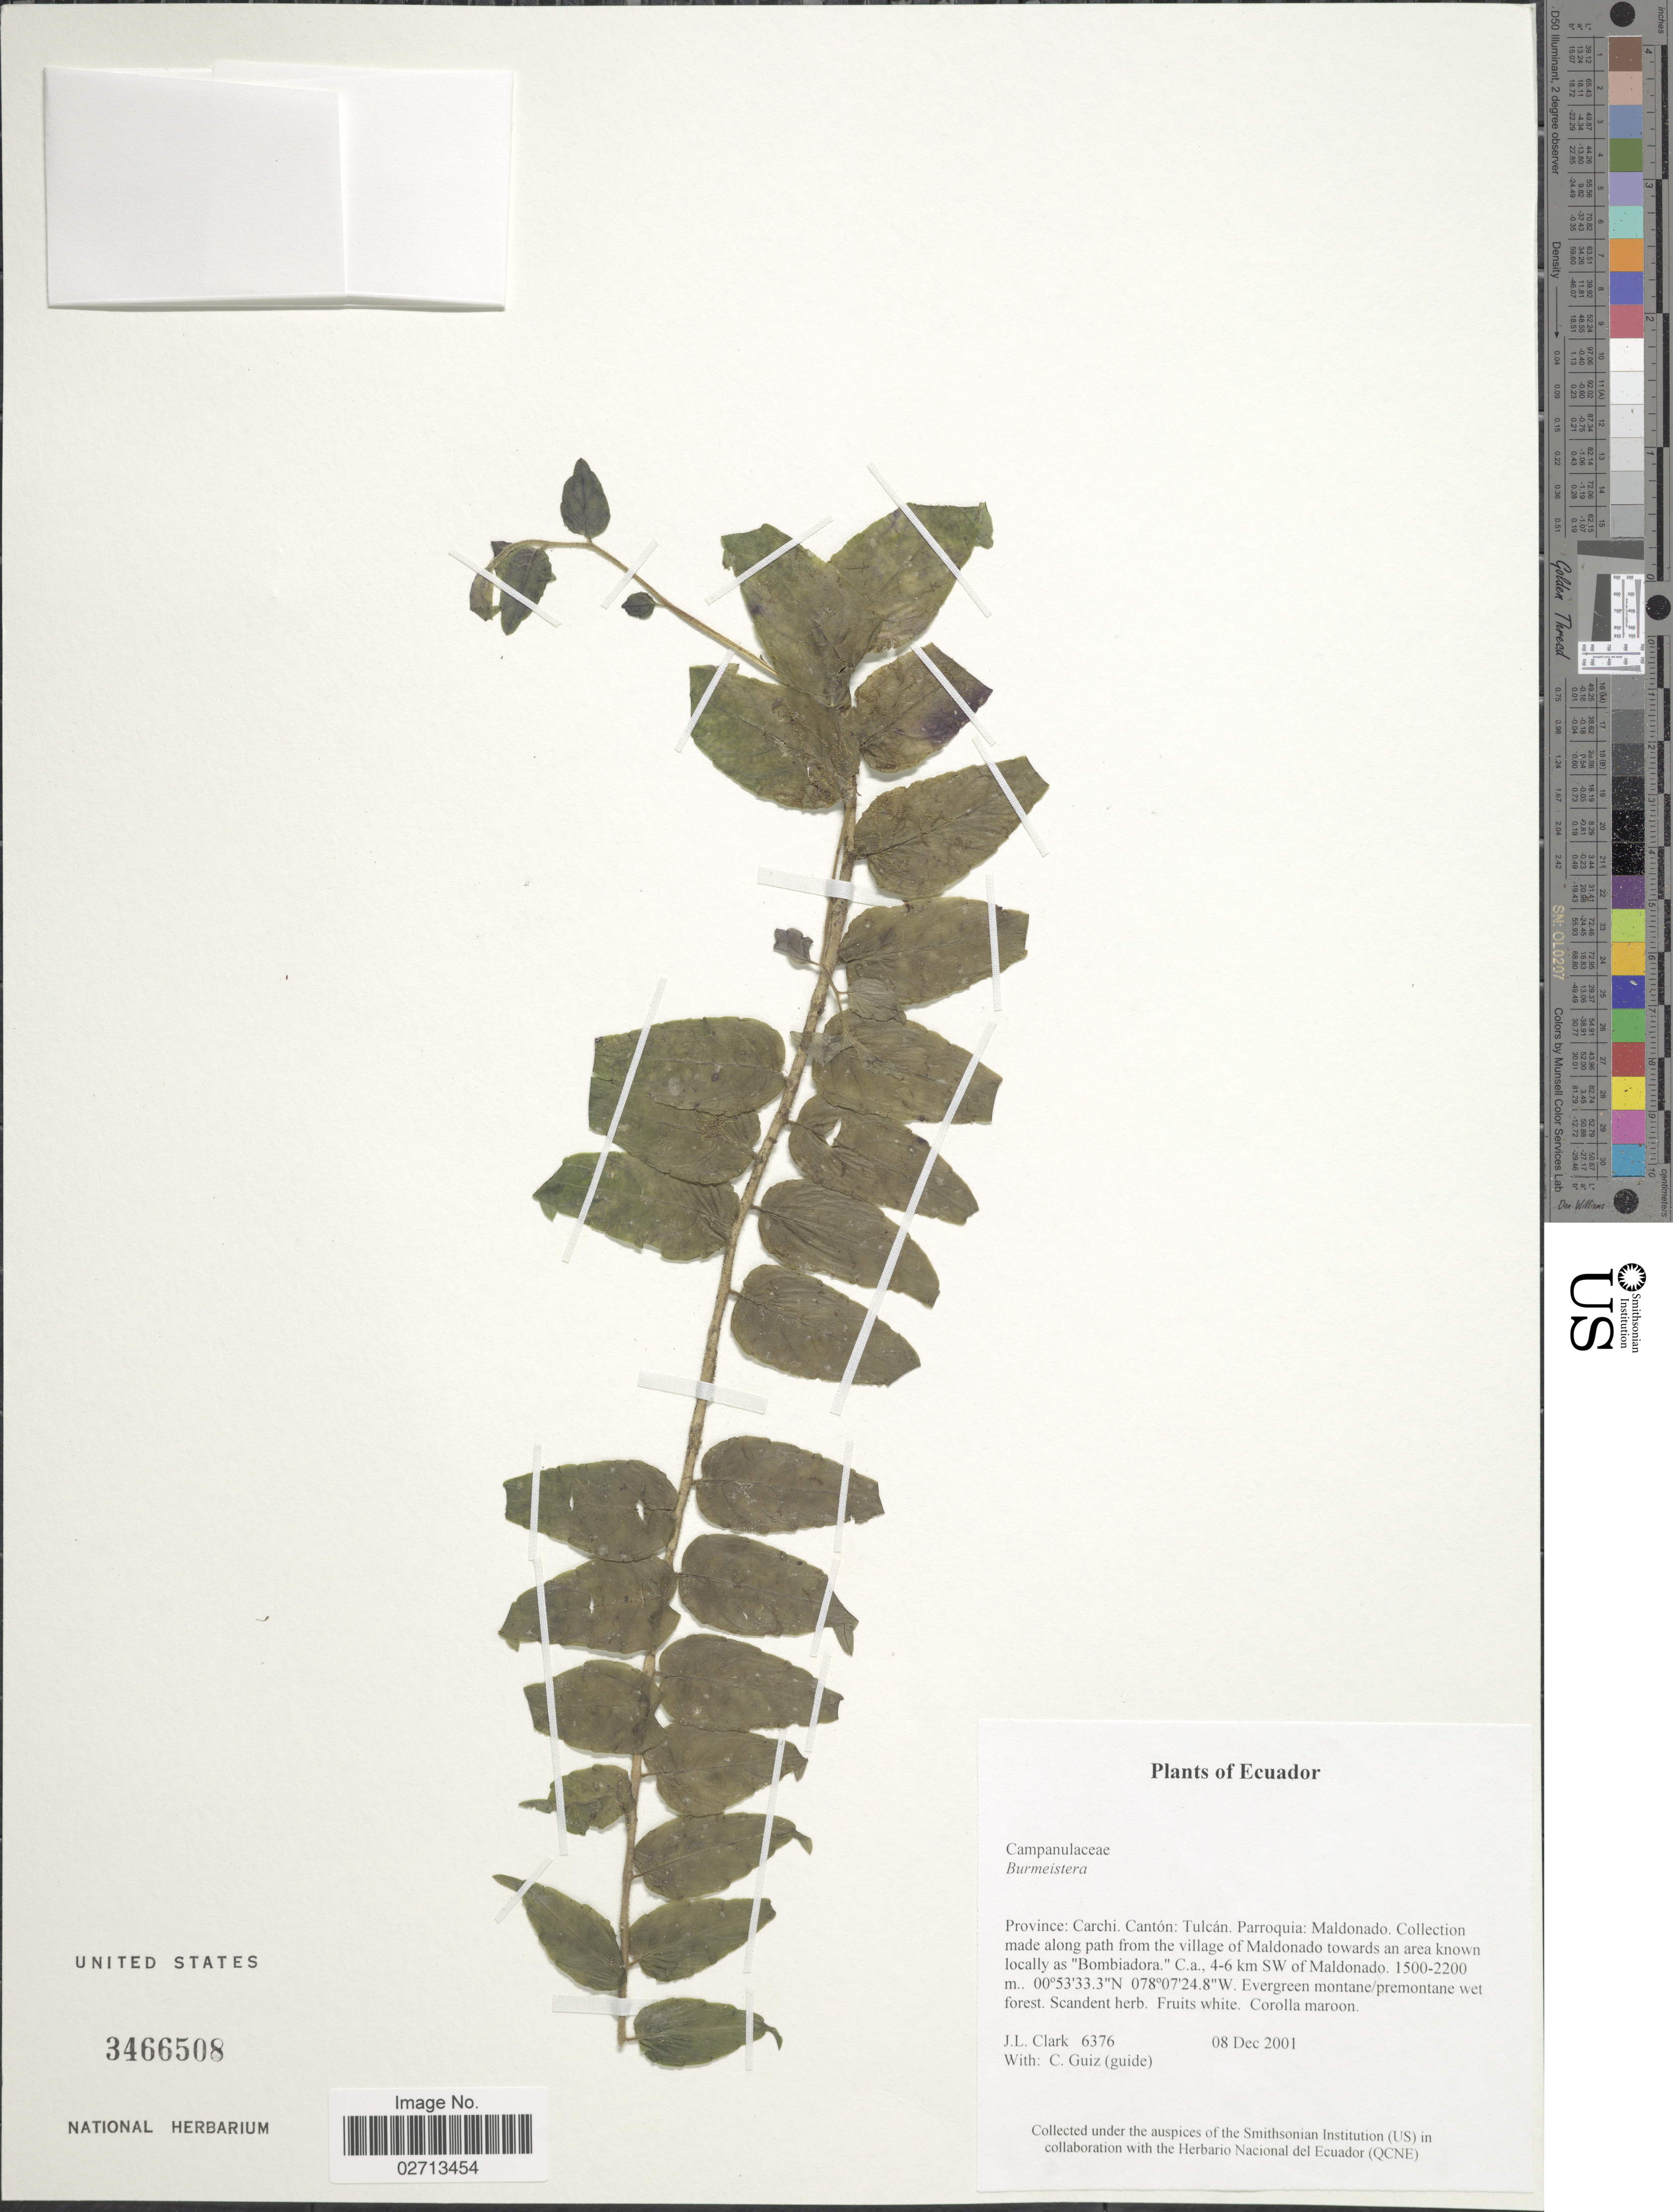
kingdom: Plantae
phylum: Tracheophyta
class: Magnoliopsida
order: Asterales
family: Campanulaceae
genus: Burmeistera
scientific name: Burmeistera sp.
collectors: J. L. Clark & C. Guiz (guide)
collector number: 6376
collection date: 2001-12-08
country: Ecuador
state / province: Carchi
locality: Canton: Tulcan. Parroquia: Maldonado. Collection made along path from the village of Maldonado towards an area known locally as "Bombiadora". C.a., 4-6 km SW of Maldonado.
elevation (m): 1500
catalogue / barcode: US 3466508